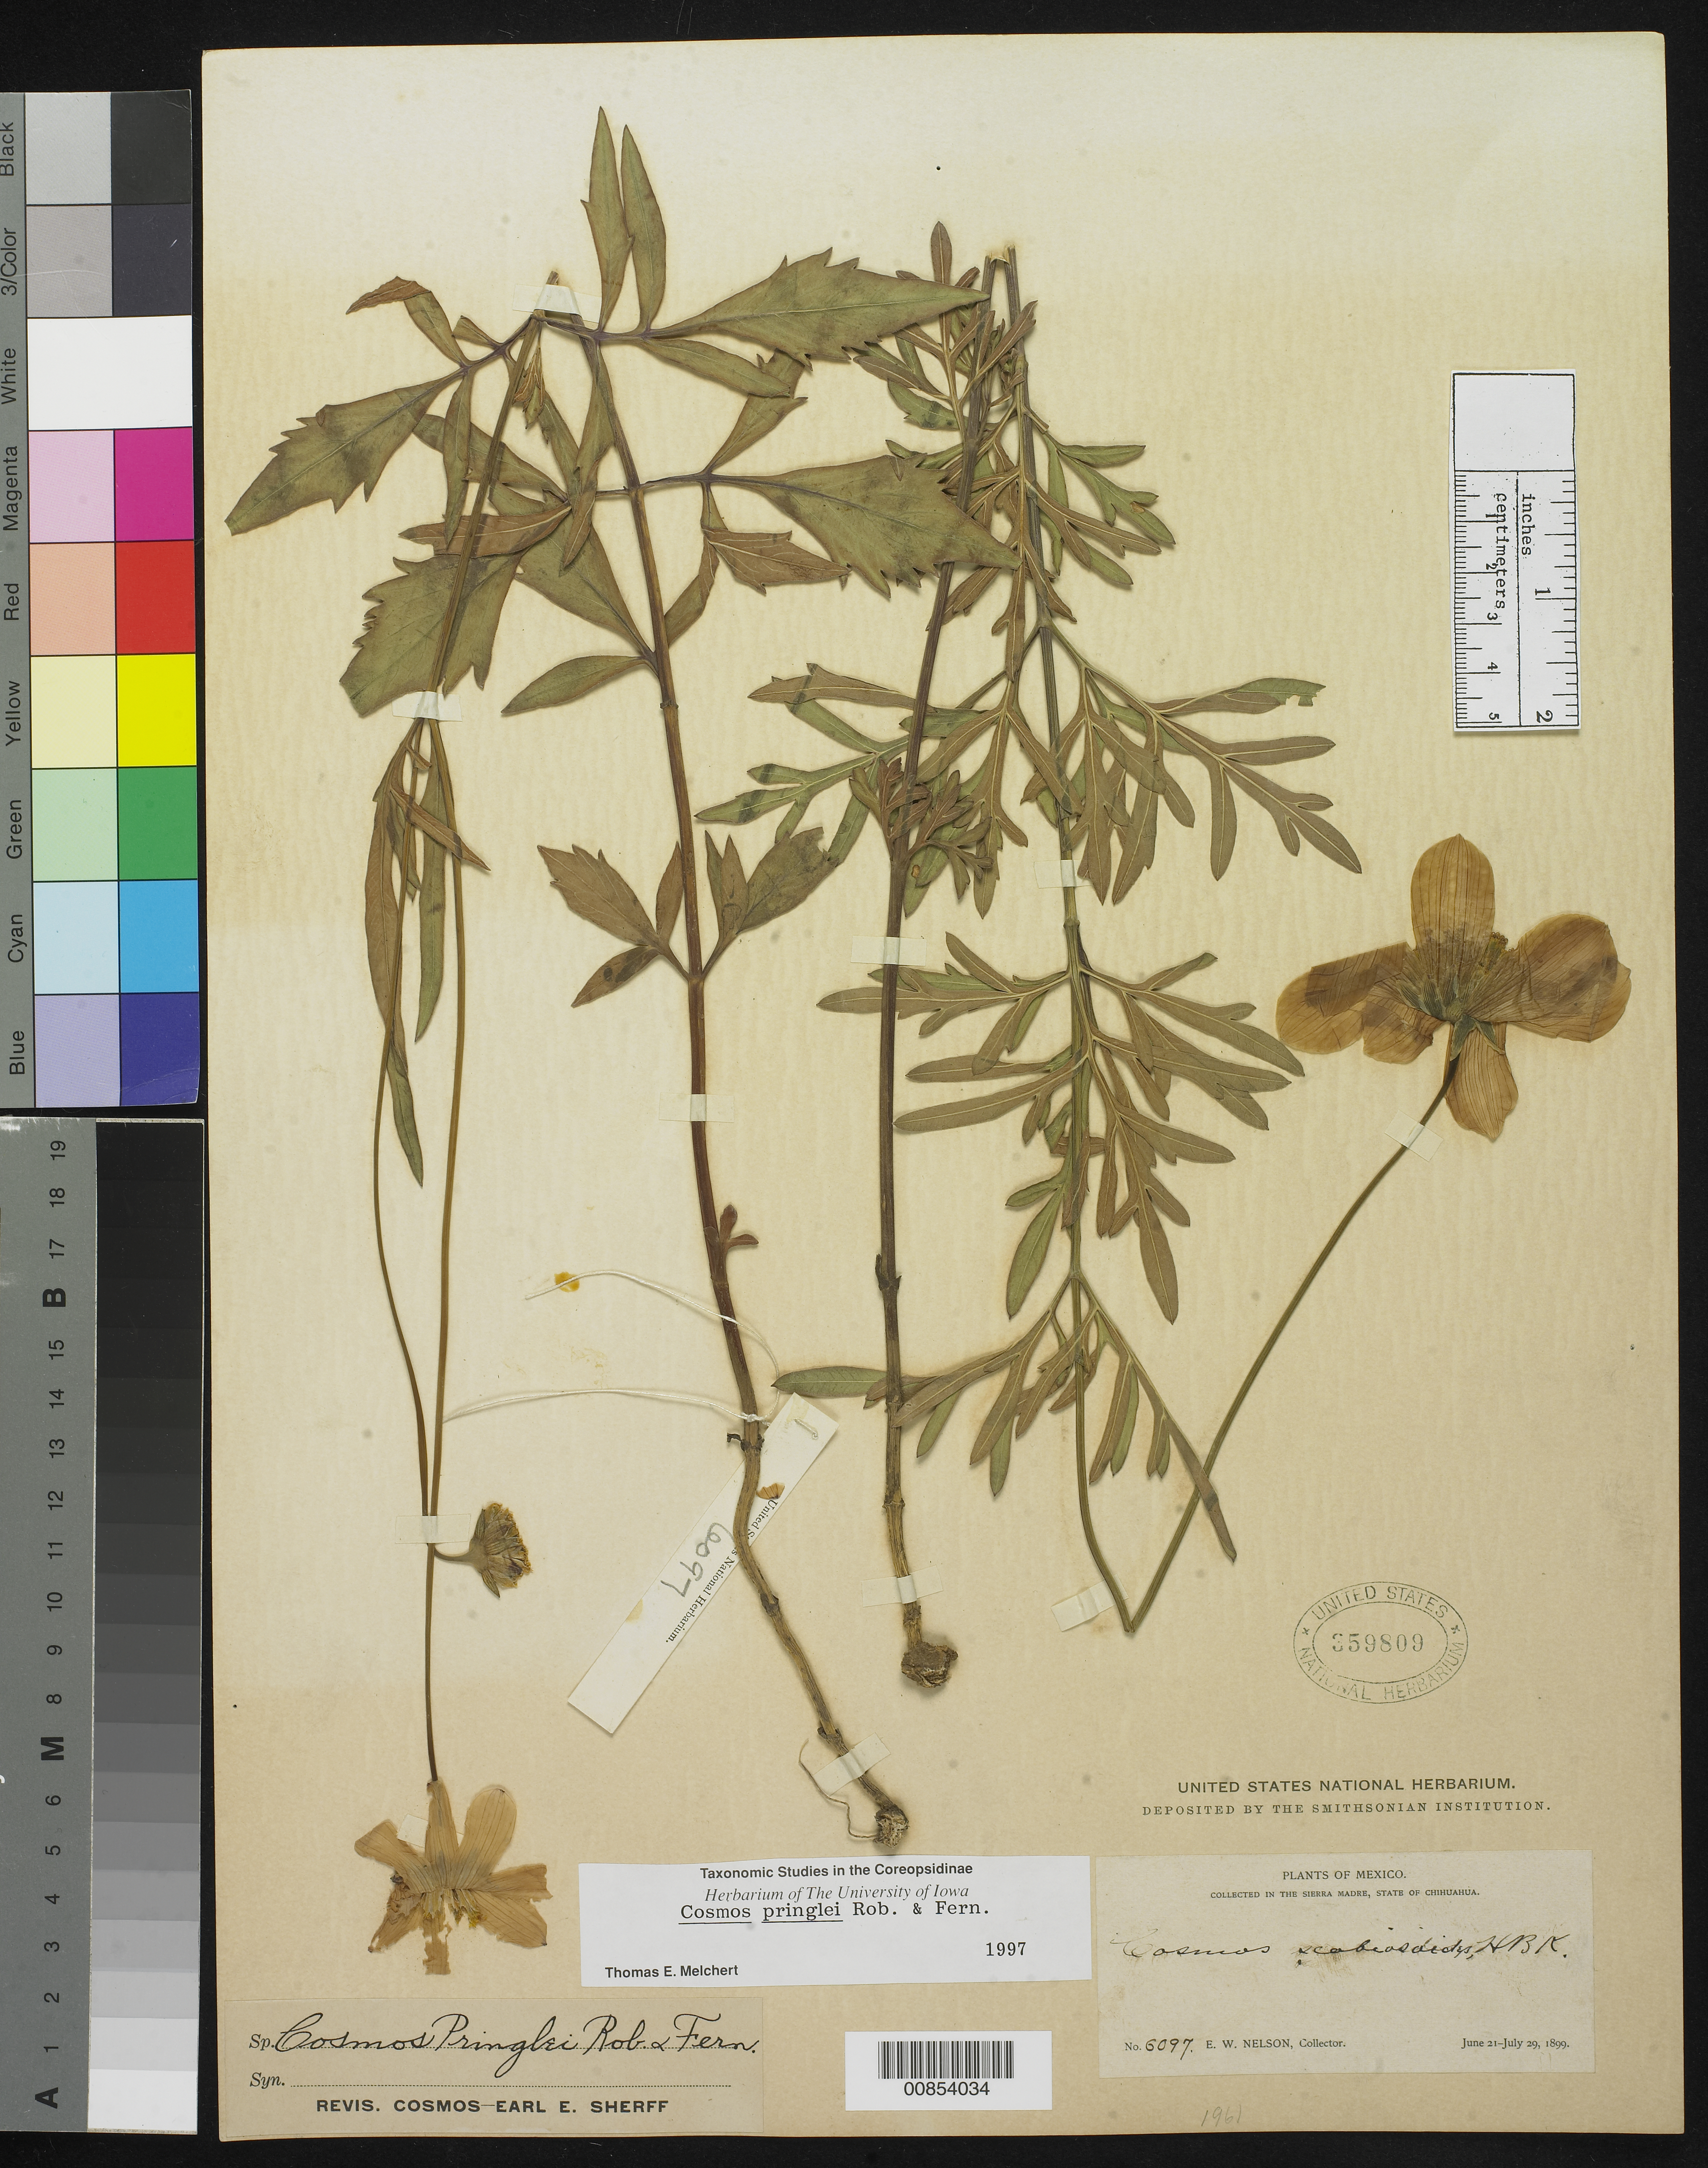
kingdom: Plantae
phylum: Tracheophyta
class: Magnoliopsida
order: Asterales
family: Asteraceae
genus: Cosmos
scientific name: Cosmos pringlei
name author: B.L. Rob. & Fernald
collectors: E. W. Nelson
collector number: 6097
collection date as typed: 21 Jun 1899 to 29 Jul 1899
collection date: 1899-06-21/1899-07-29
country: Mexico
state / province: Chihuahua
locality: Sierra Madre, Chihuahua.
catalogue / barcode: US 359809